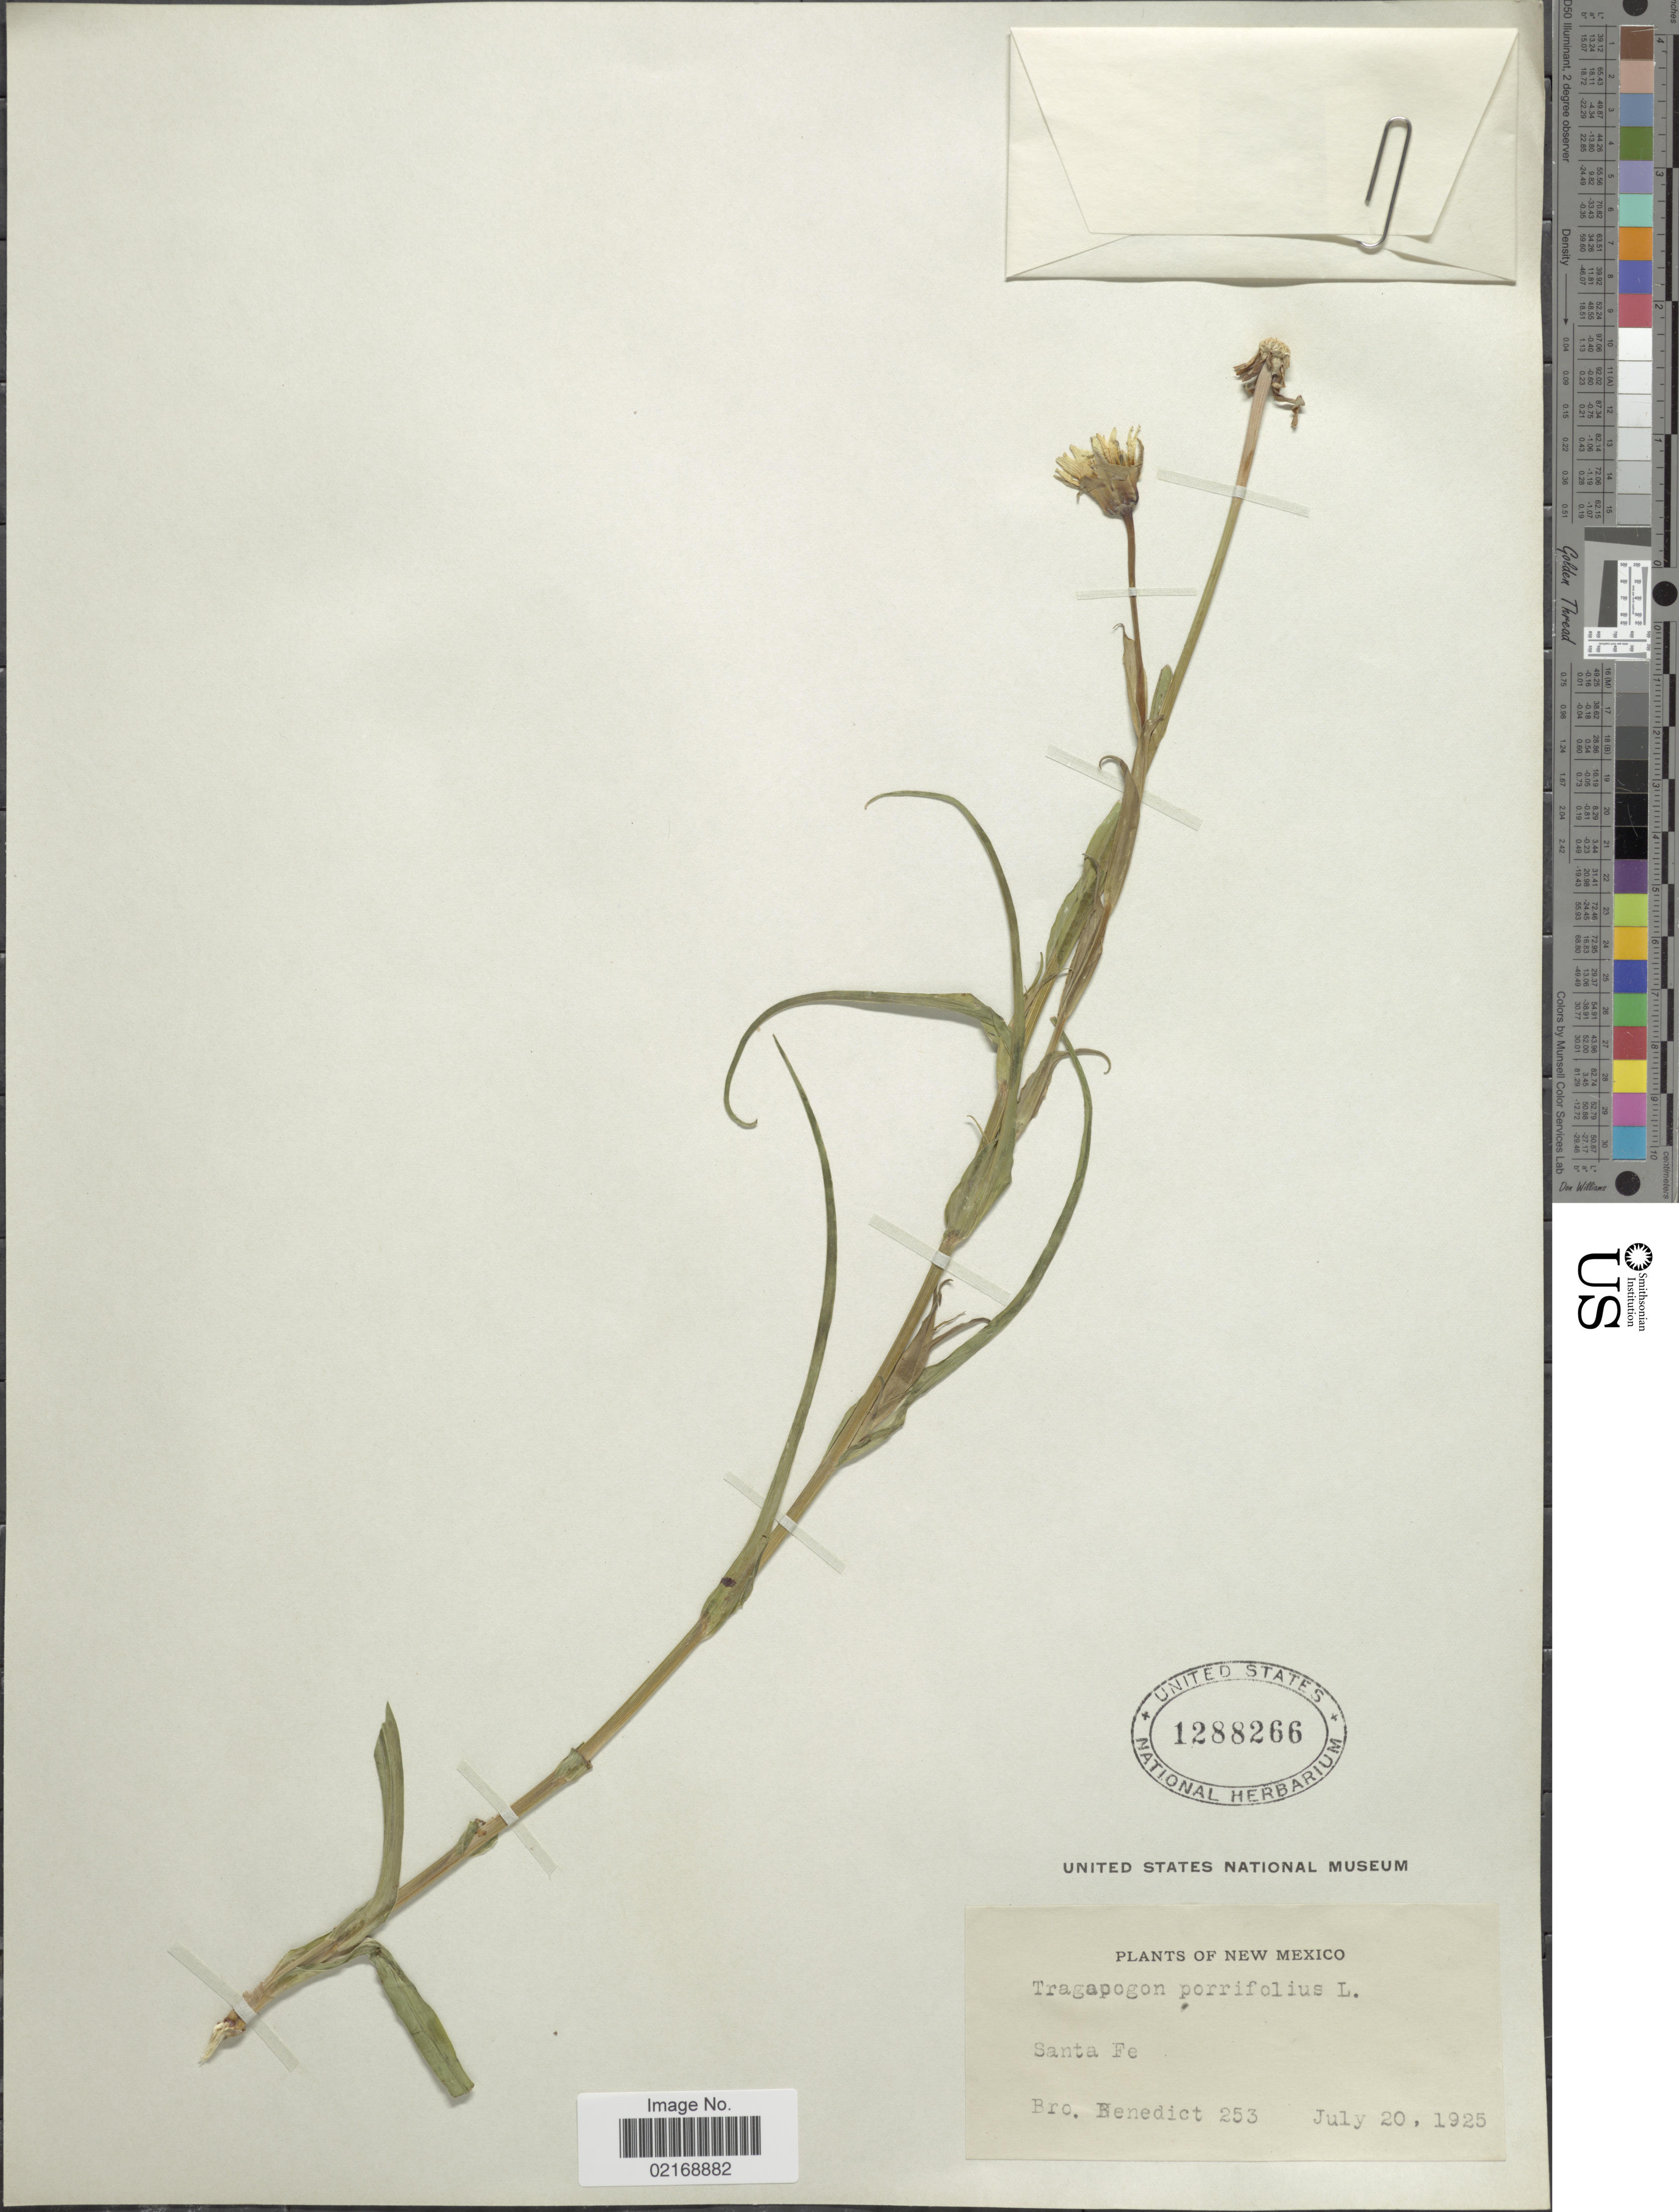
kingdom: Plantae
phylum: Tracheophyta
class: Magnoliopsida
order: Asterales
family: Asteraceae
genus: Tragopogon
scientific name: Tragopogon porrifolius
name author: L.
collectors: Bro. Benedict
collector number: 253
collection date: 1925-07-20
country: United States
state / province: New Mexico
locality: Santa Fe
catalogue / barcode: US 1288266